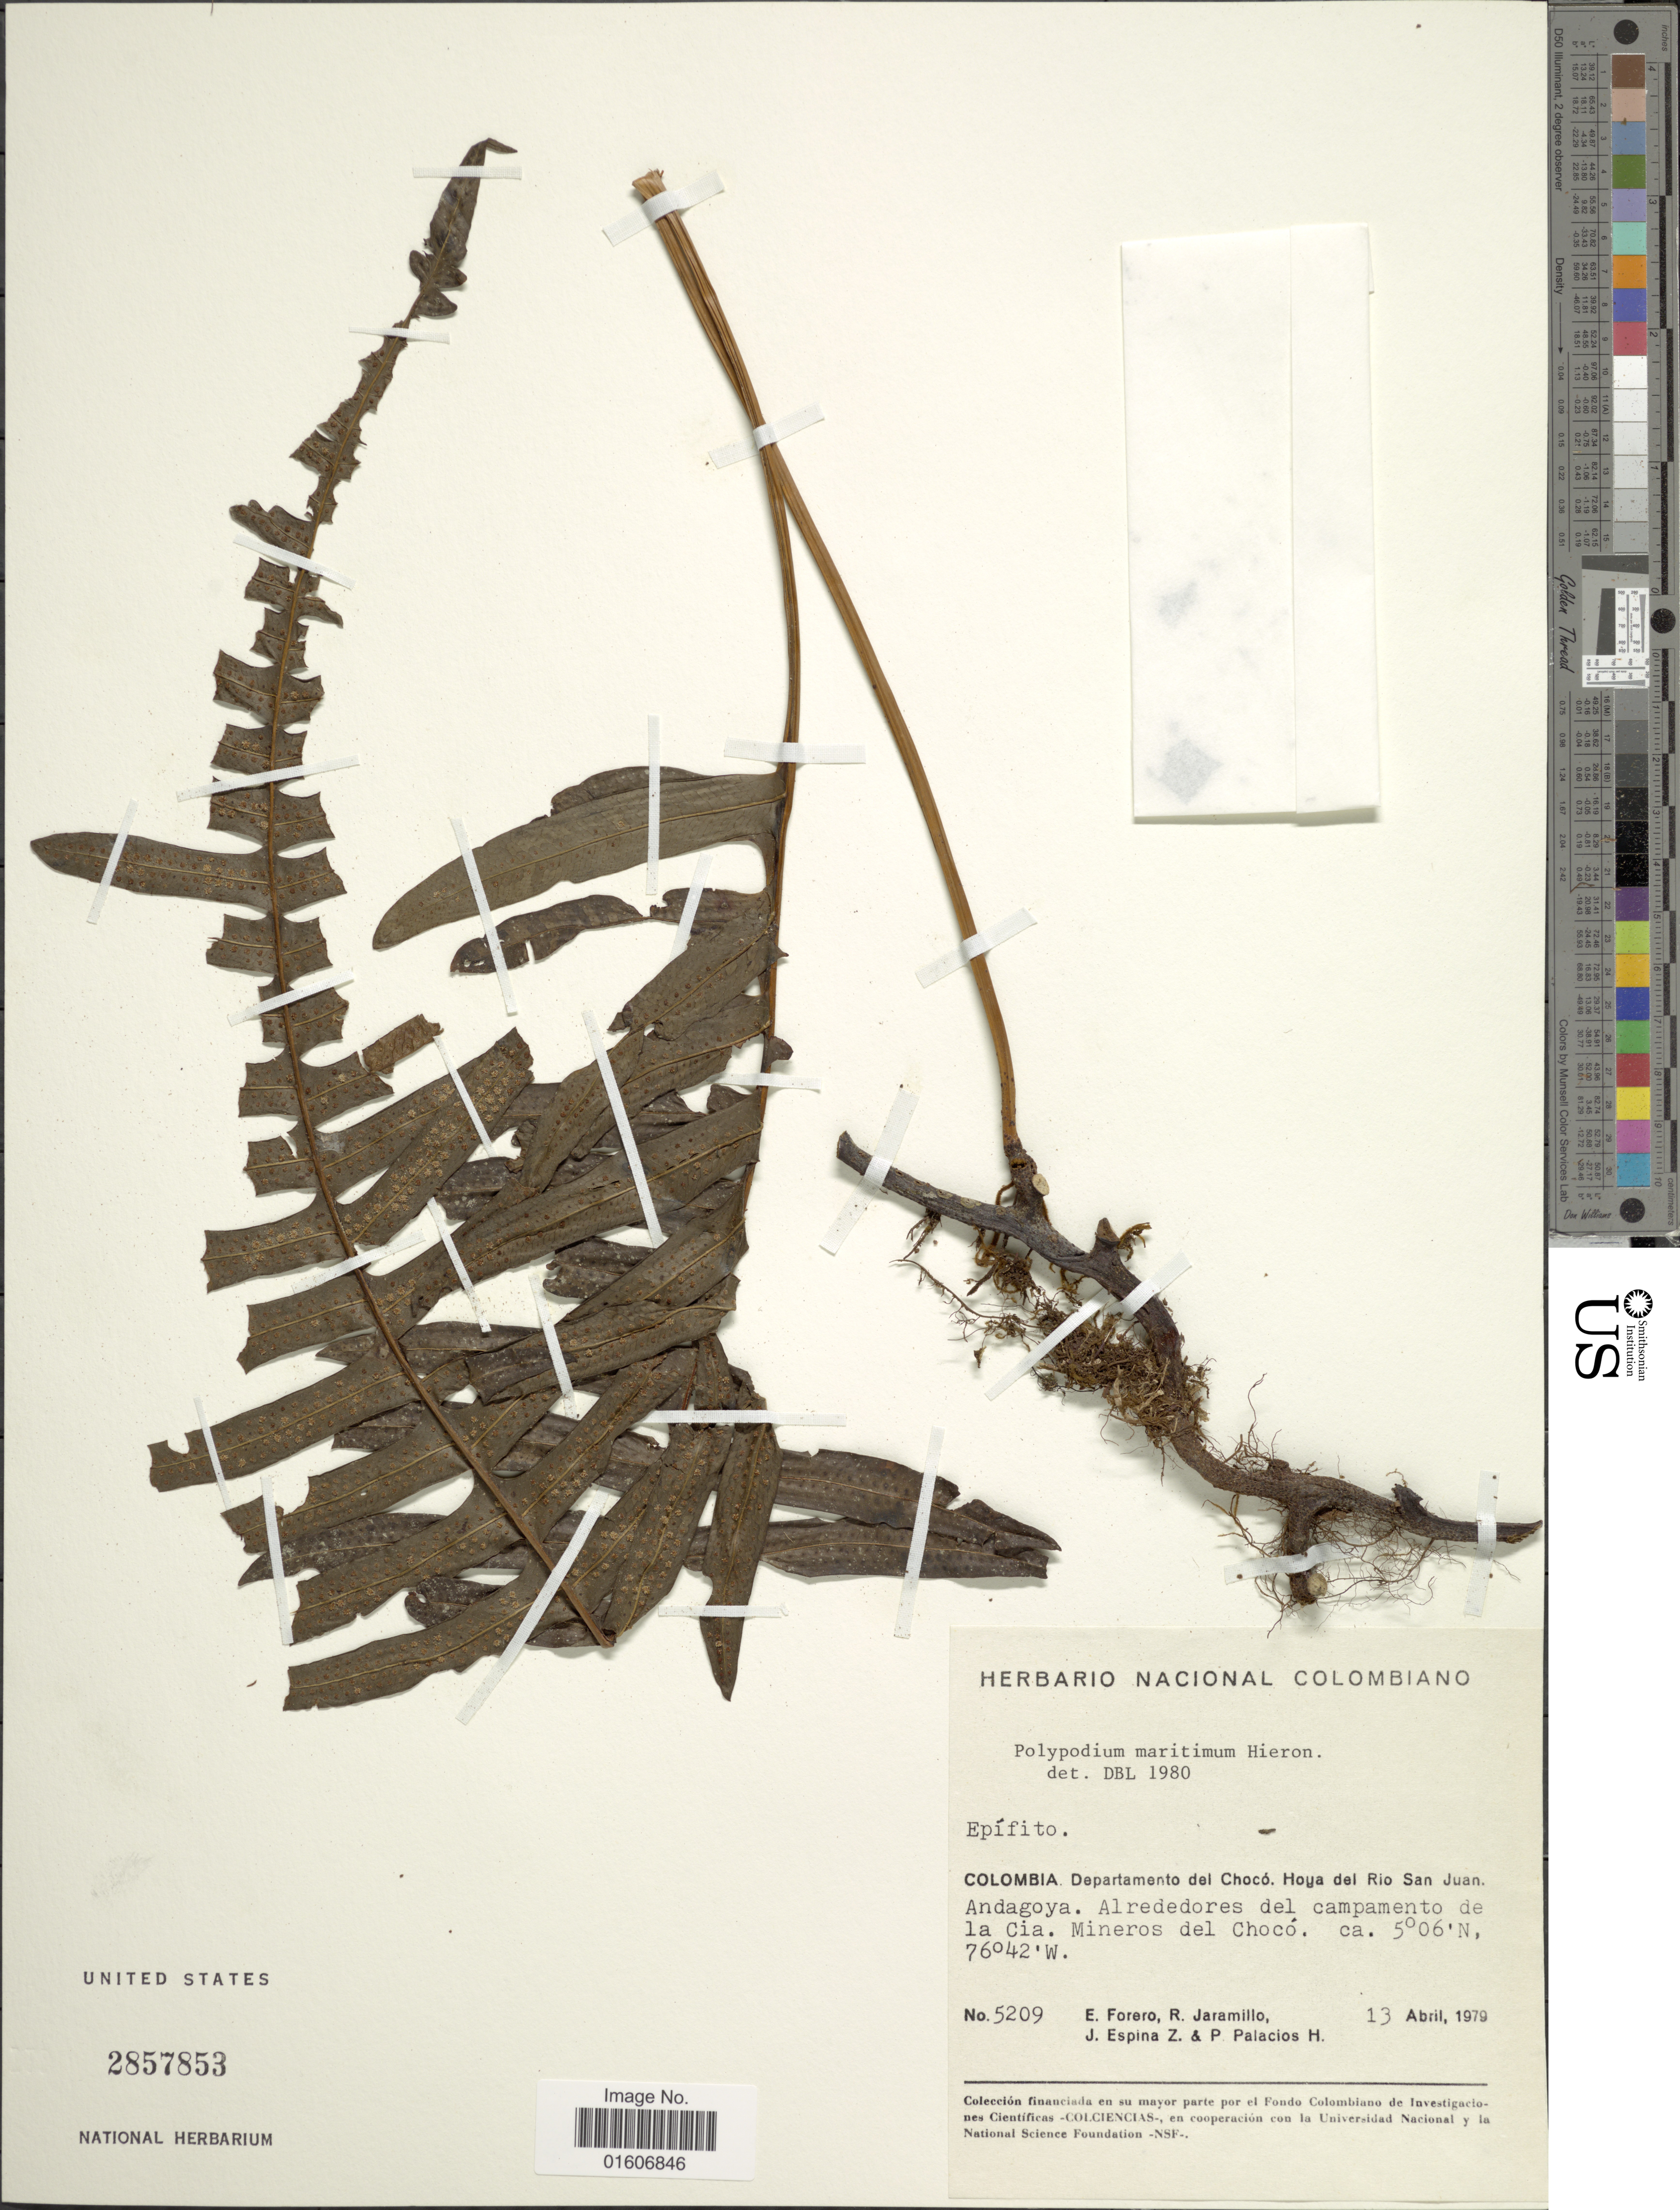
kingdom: Plantae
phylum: Tracheophyta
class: Polypodiopsida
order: Polypodiales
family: Polypodiaceae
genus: Serpocaulon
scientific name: Serpocaulon maritimum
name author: (Hieron.) A.R. Sm.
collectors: E. Forero, R. Jaramillo, J. Espina & P. Palacios H.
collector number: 5209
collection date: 1979-04-13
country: Colombia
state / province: Chocó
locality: Departamento del Chocó. Hoya del Rio San Juan. Andagoya. Alrededores del campamento de la Cia. Mineros del Chocó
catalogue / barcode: US 2857853